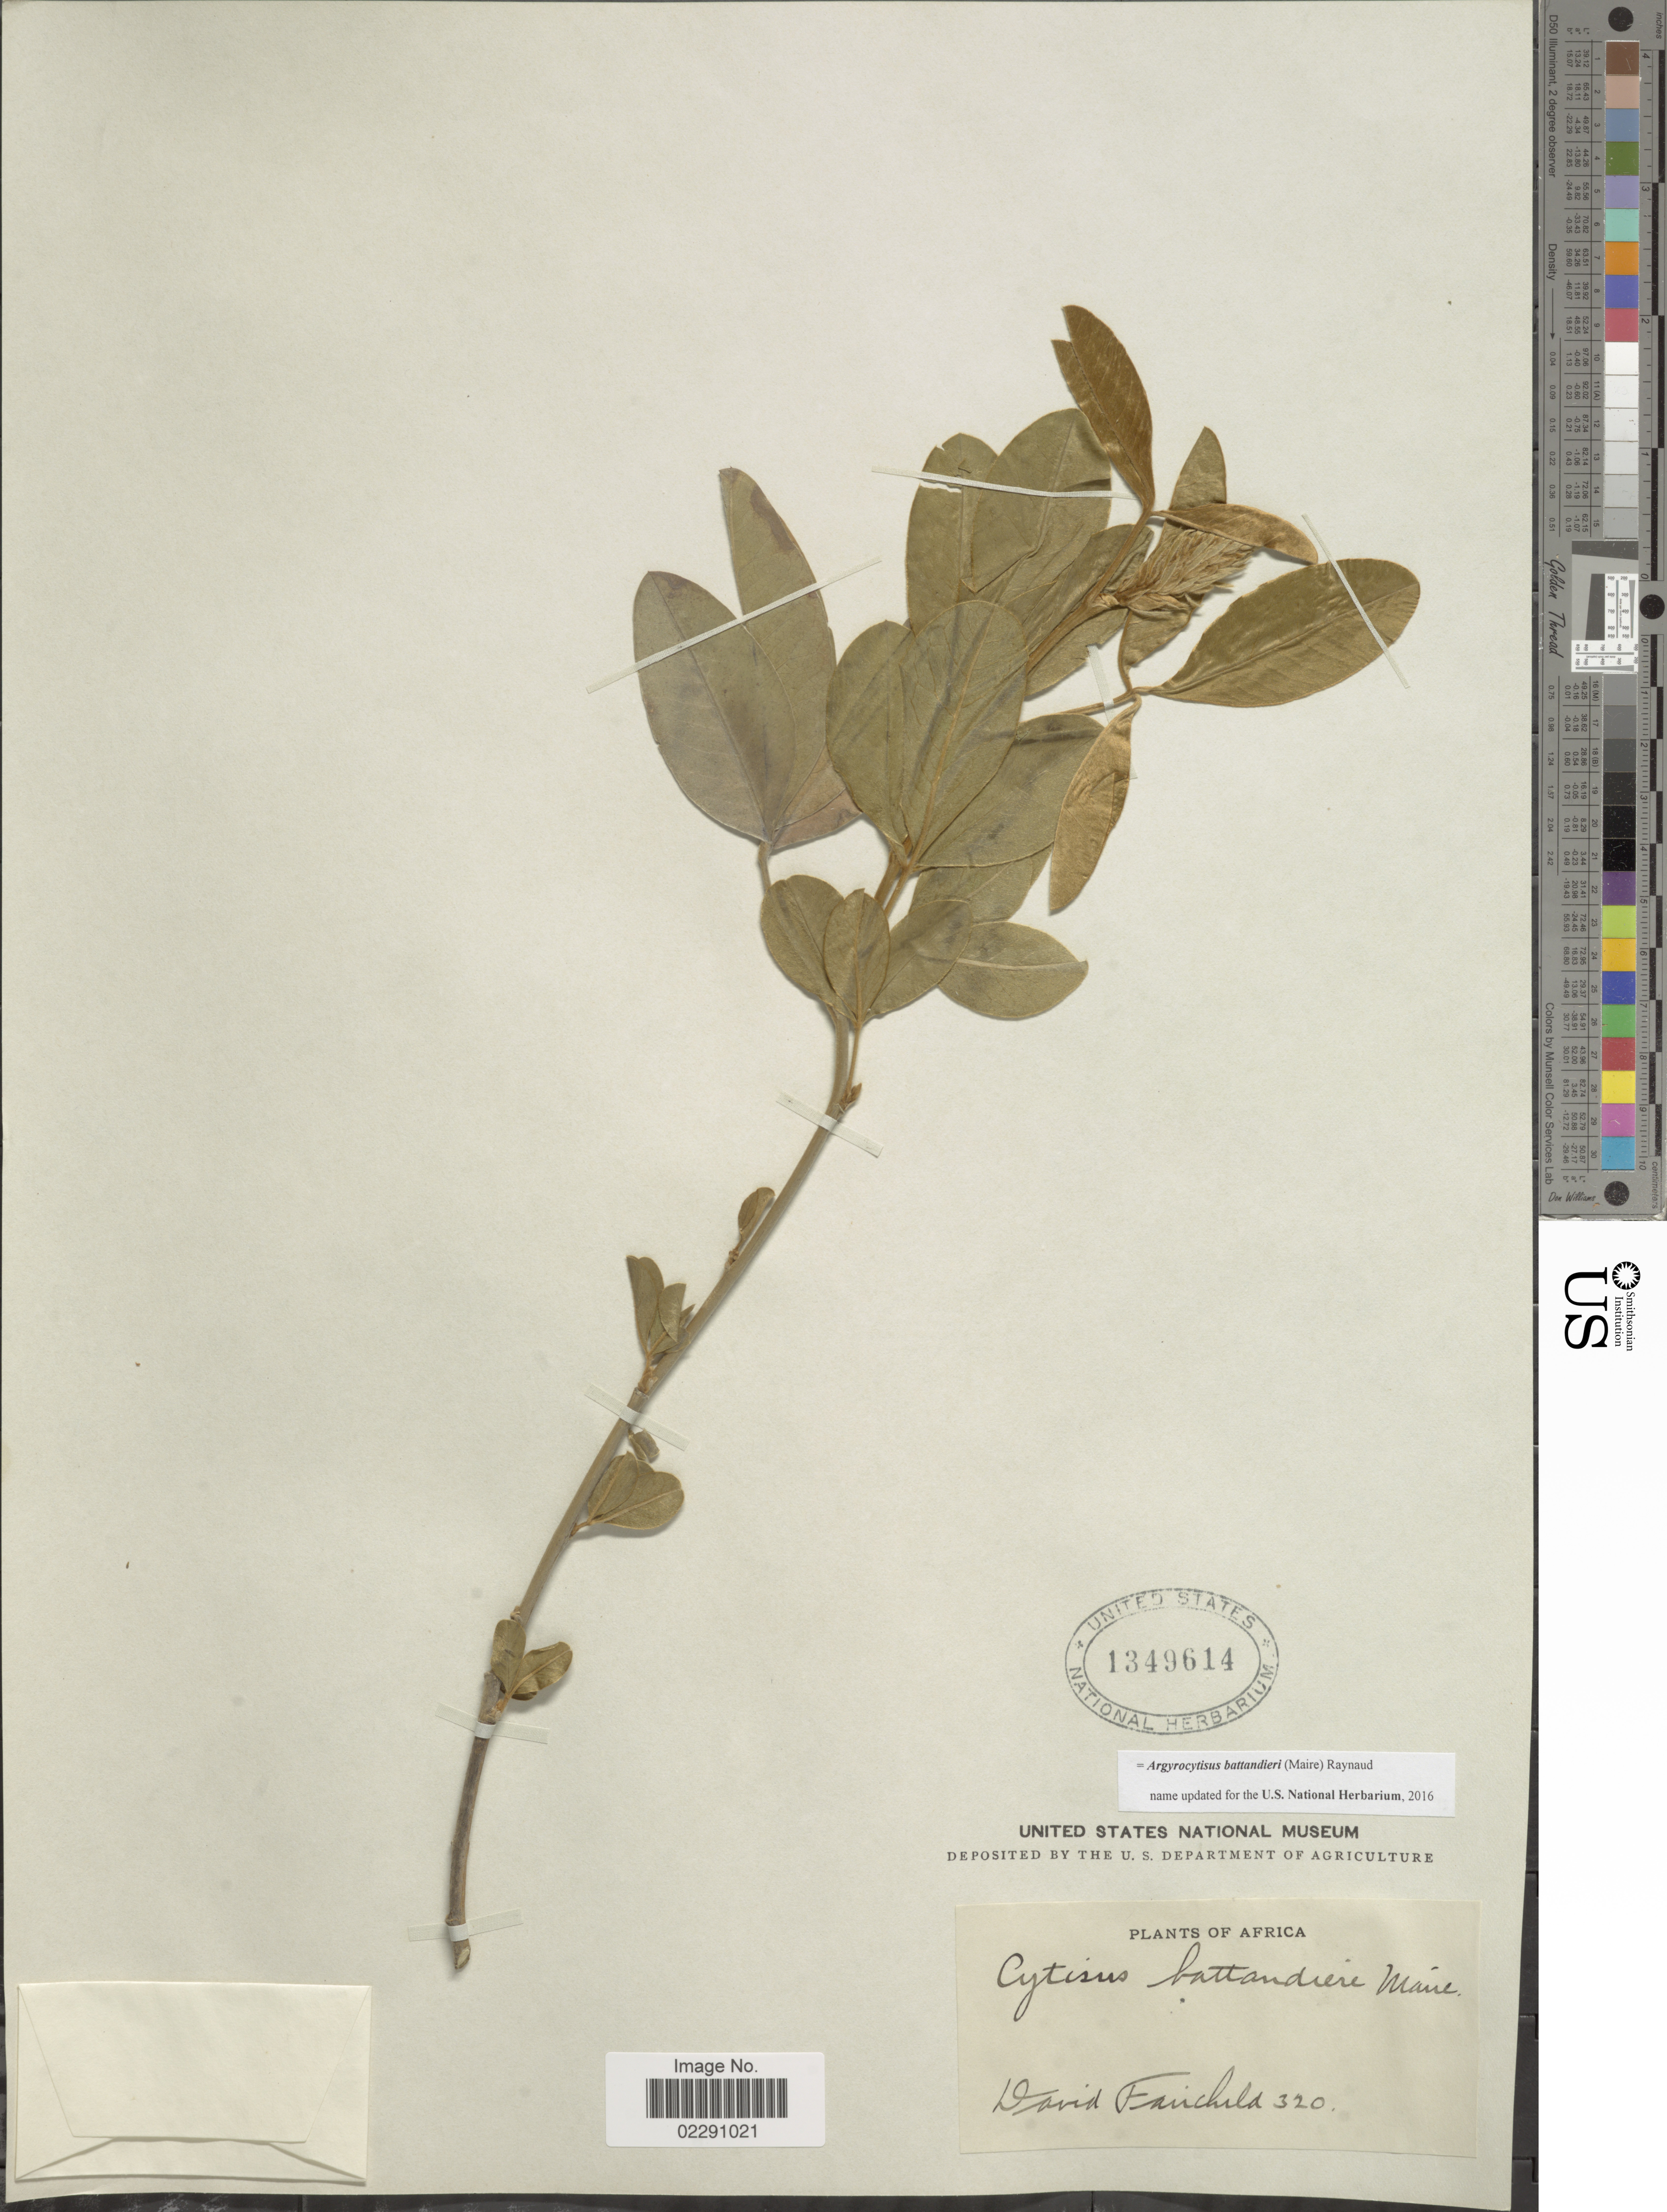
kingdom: Plantae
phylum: Tracheophyta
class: Magnoliopsida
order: Fabales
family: Fabaceae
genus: Argyrocytisus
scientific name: Argyrocytisus battandieri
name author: (Maire) Raynaud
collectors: D. Fairchild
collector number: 320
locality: Africa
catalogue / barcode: US 1349614